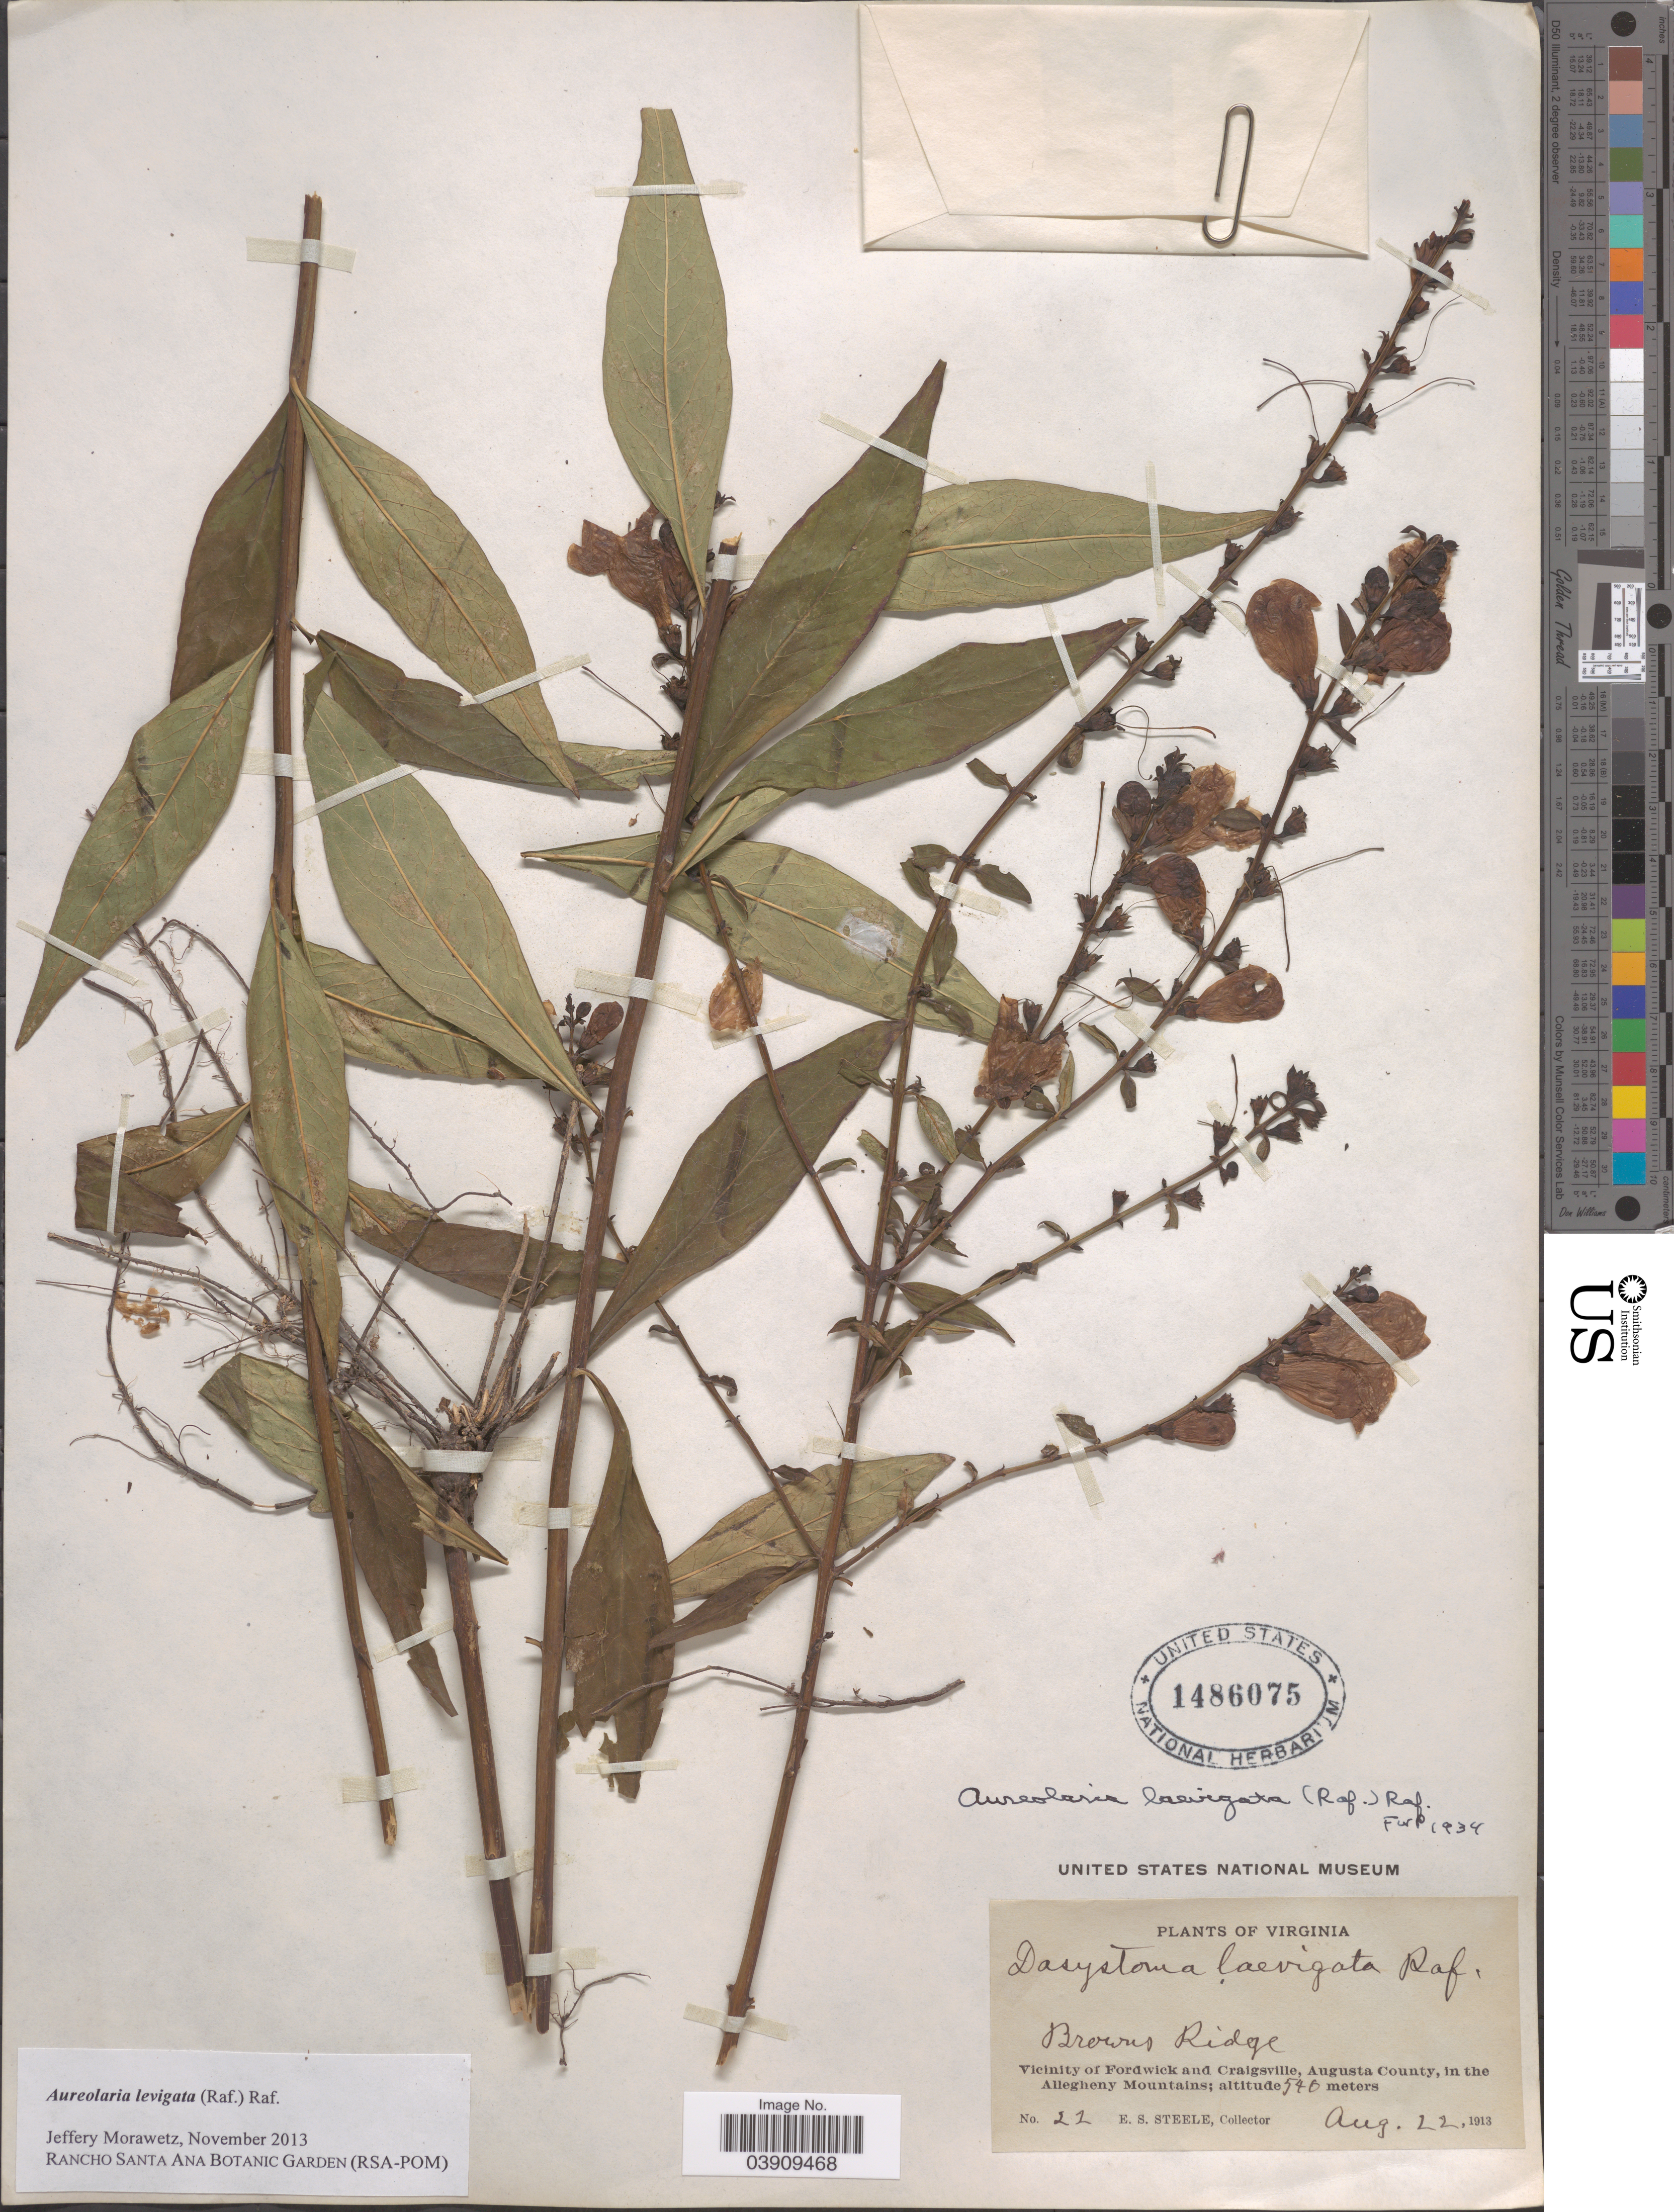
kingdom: Plantae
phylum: Tracheophyta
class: Magnoliopsida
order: Lamiales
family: Orobanchaceae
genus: Aureolaria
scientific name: Aureolaria laevigata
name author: (Raf.) Raf.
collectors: E. Steele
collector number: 22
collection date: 1913-08-22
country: United States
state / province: Virginia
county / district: Augusta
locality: Browns Ridge. Vicinity of Fordwick and Craigsville, Augusta County, in the Allegheny Mountains.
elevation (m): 540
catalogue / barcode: US 1486075